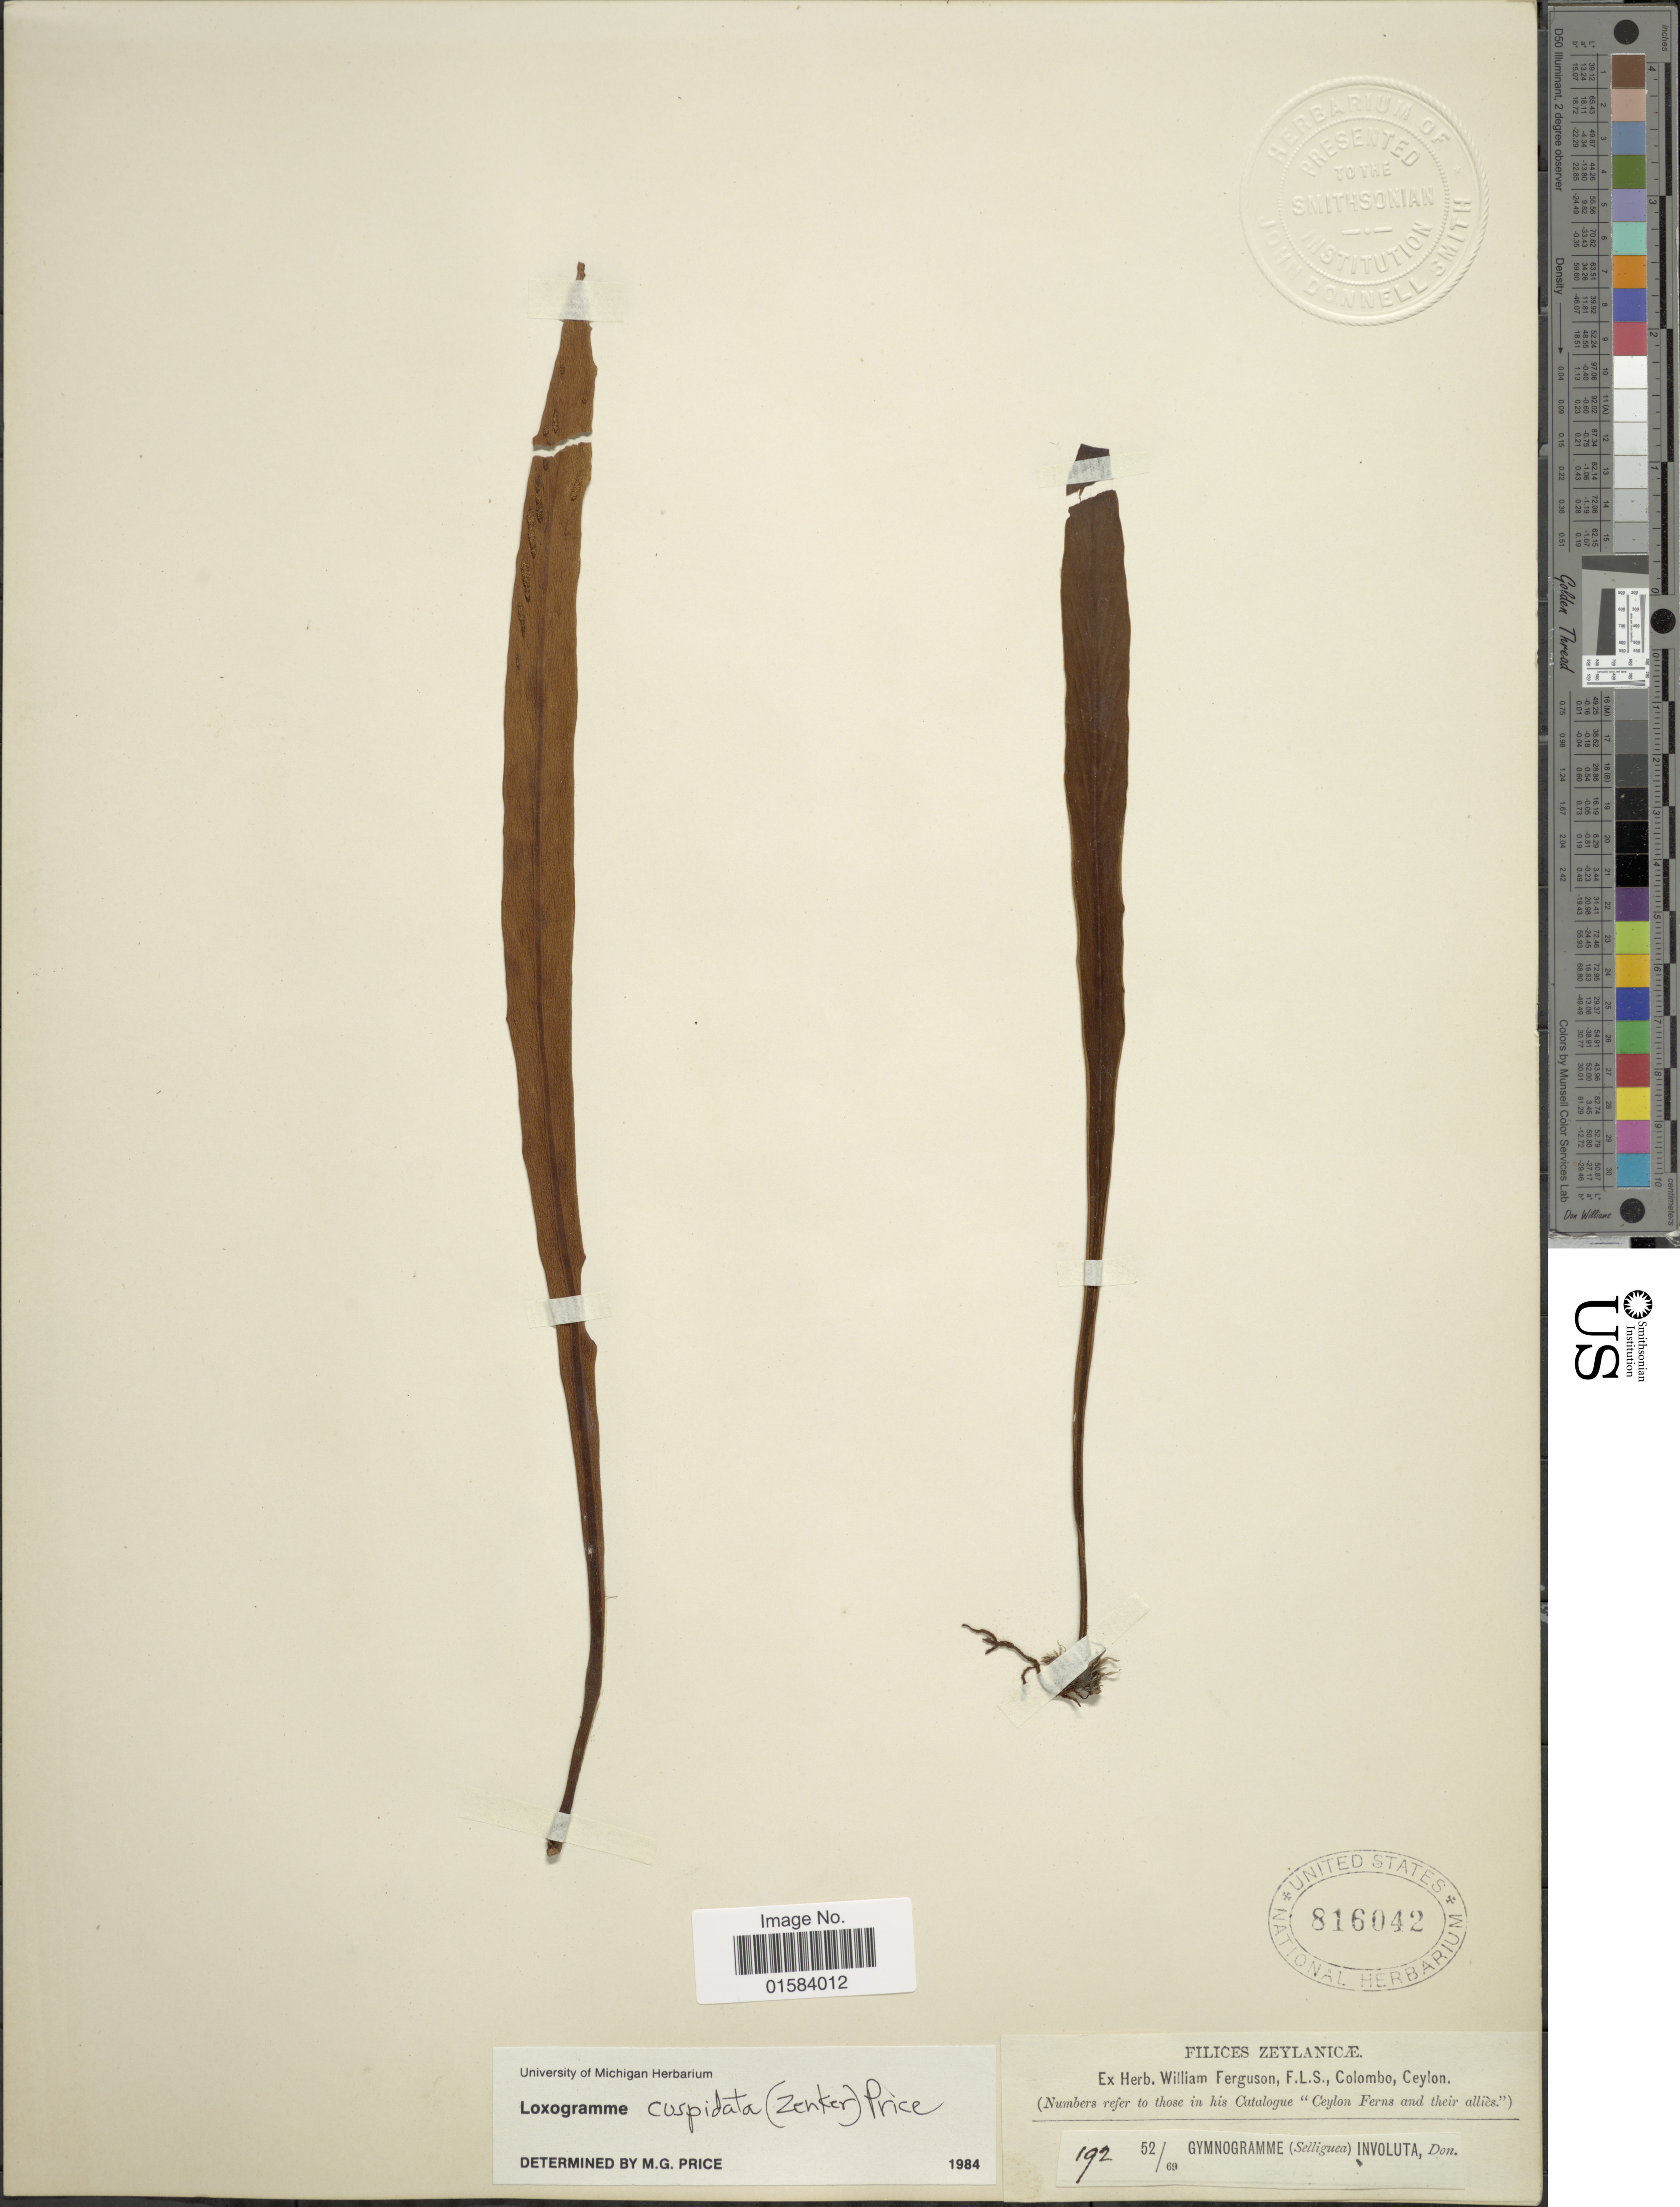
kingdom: Plantae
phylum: Tracheophyta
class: Polypodiopsida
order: Polypodiales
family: Polypodiaceae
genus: Loxogramme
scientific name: Loxogramme cuspidata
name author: (Zenker) M.G. Price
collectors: ex herb. W. Ferguson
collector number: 192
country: Sri Lanka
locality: Zeylanicæ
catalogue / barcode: US 816042